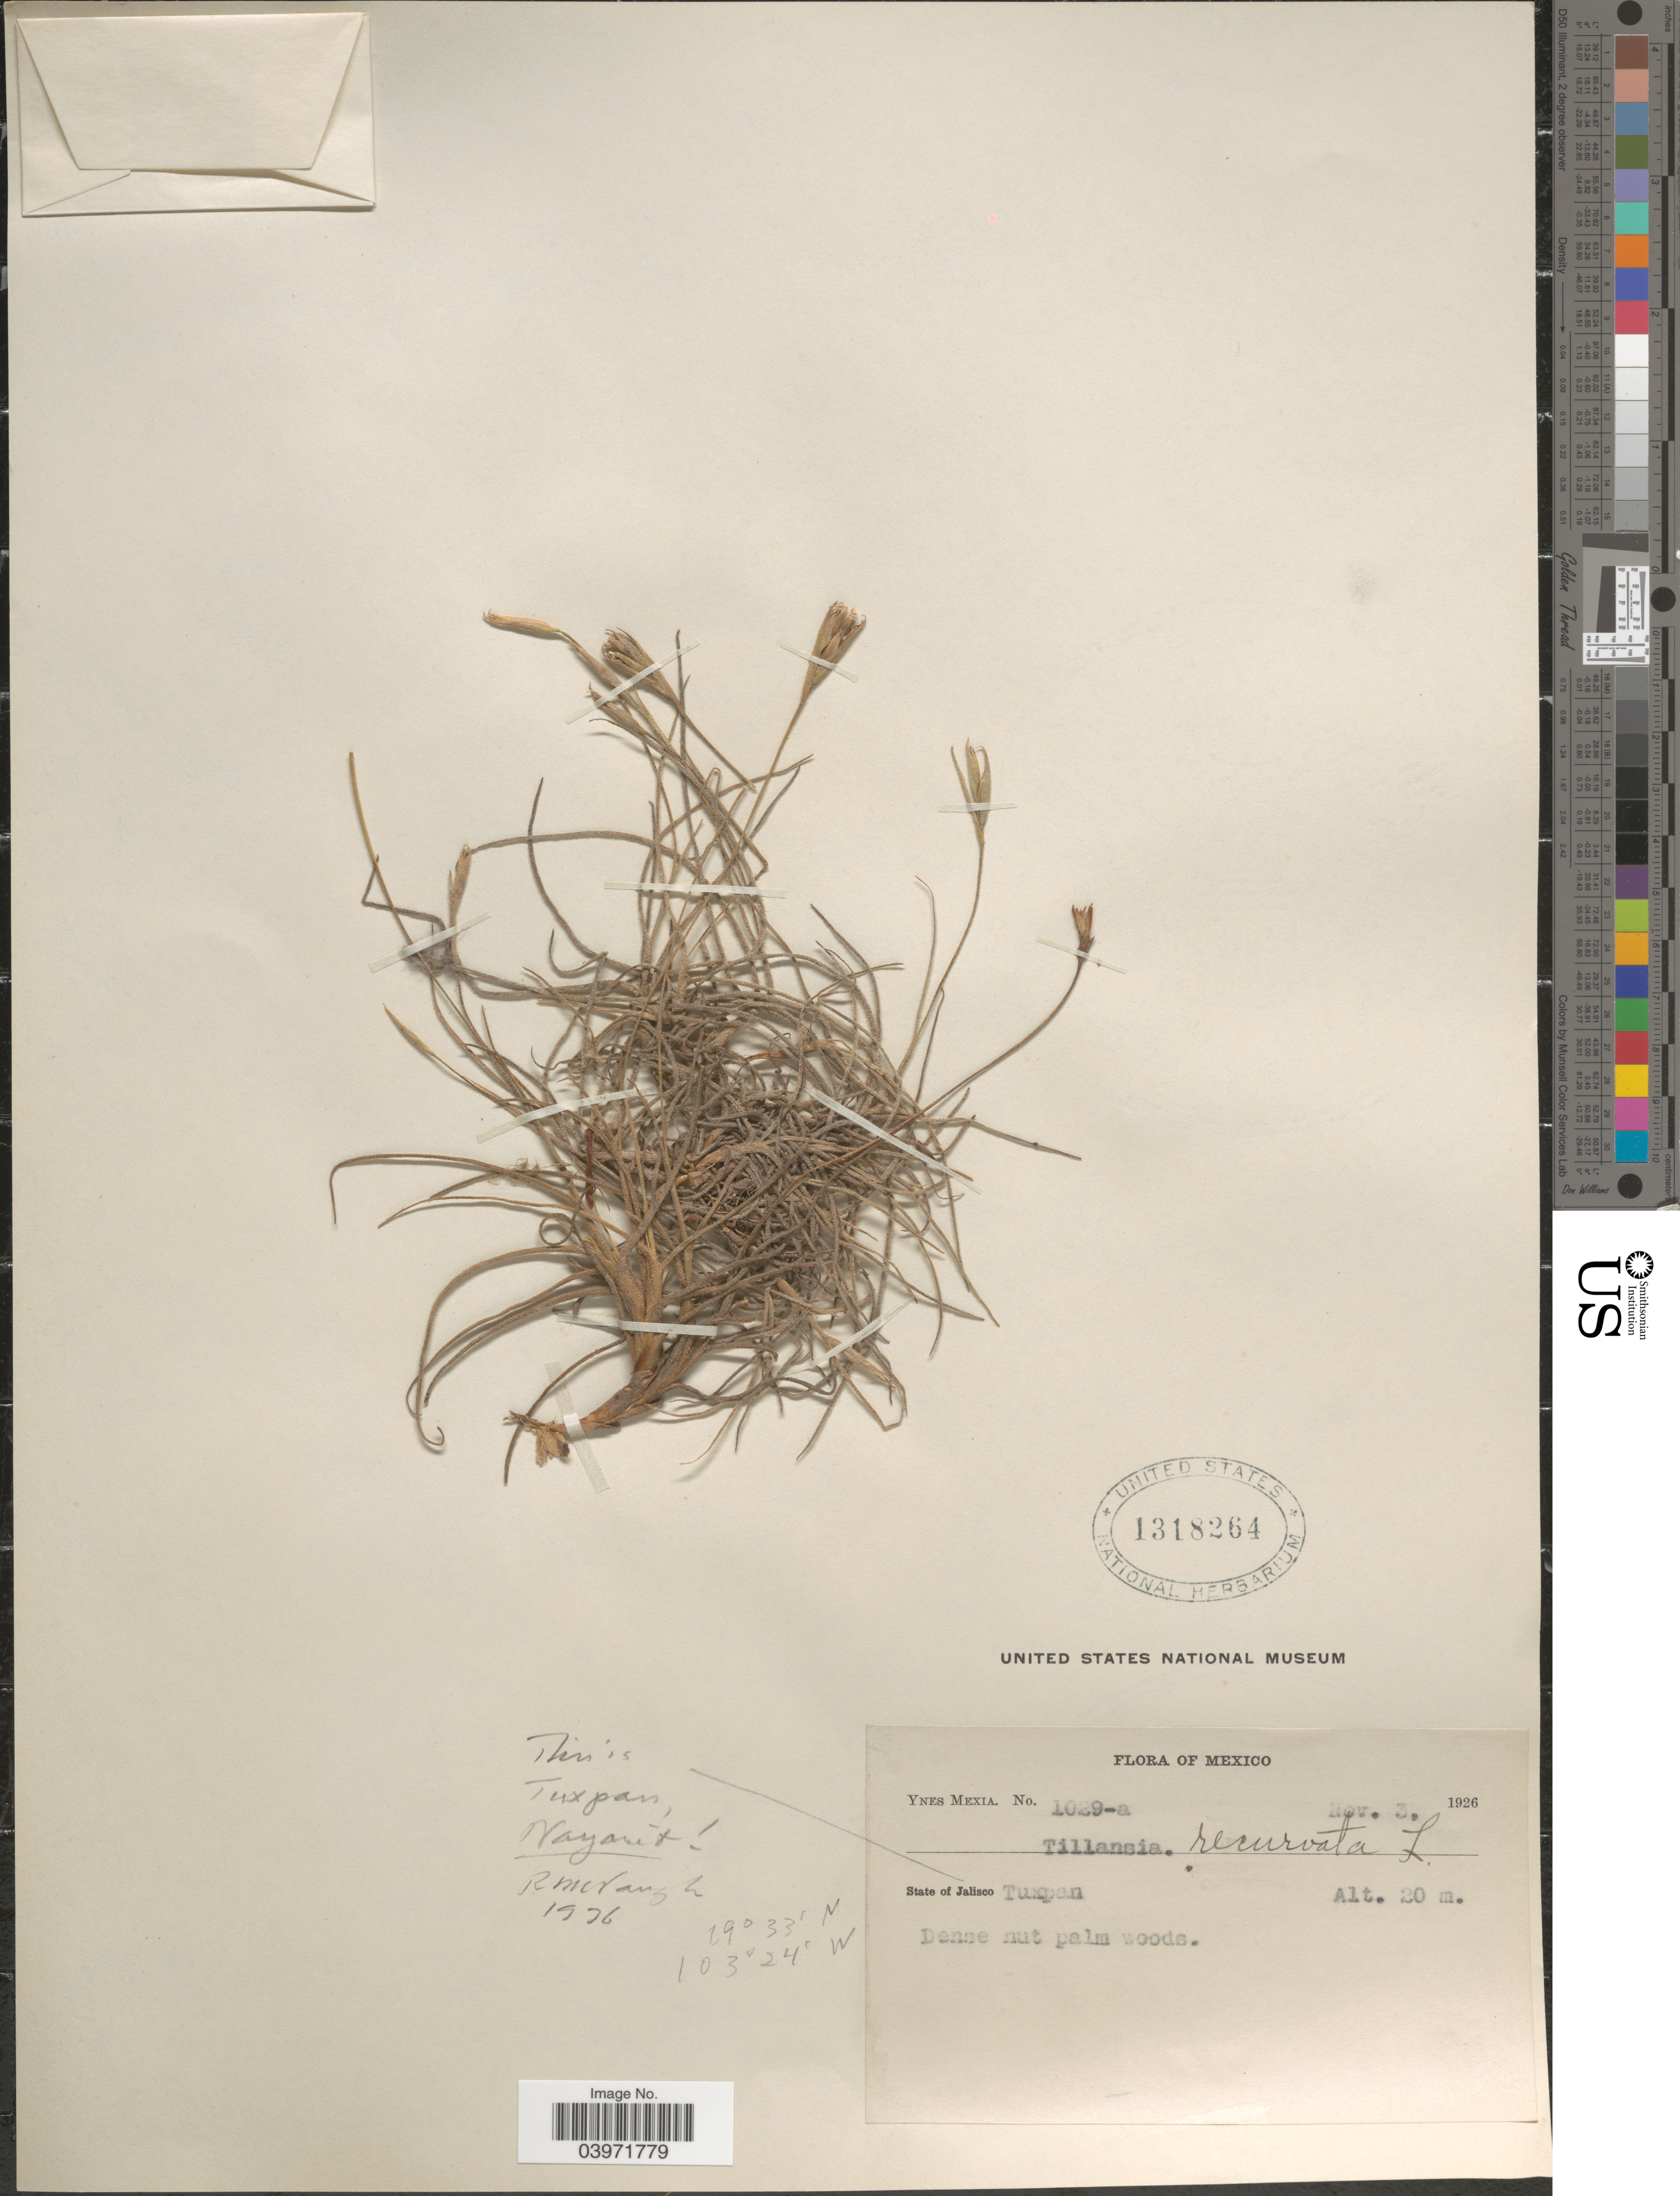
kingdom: Plantae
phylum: Tracheophyta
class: Liliopsida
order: Poales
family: Bromeliaceae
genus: Tillandsia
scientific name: Tillandsia recurvata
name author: L.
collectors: Y. Mexia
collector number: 1029-a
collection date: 1926-11-03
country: Mexico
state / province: Jalisco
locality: Tuxpan. This is Tuxpan, Nayarit.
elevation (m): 20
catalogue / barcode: US 1318264